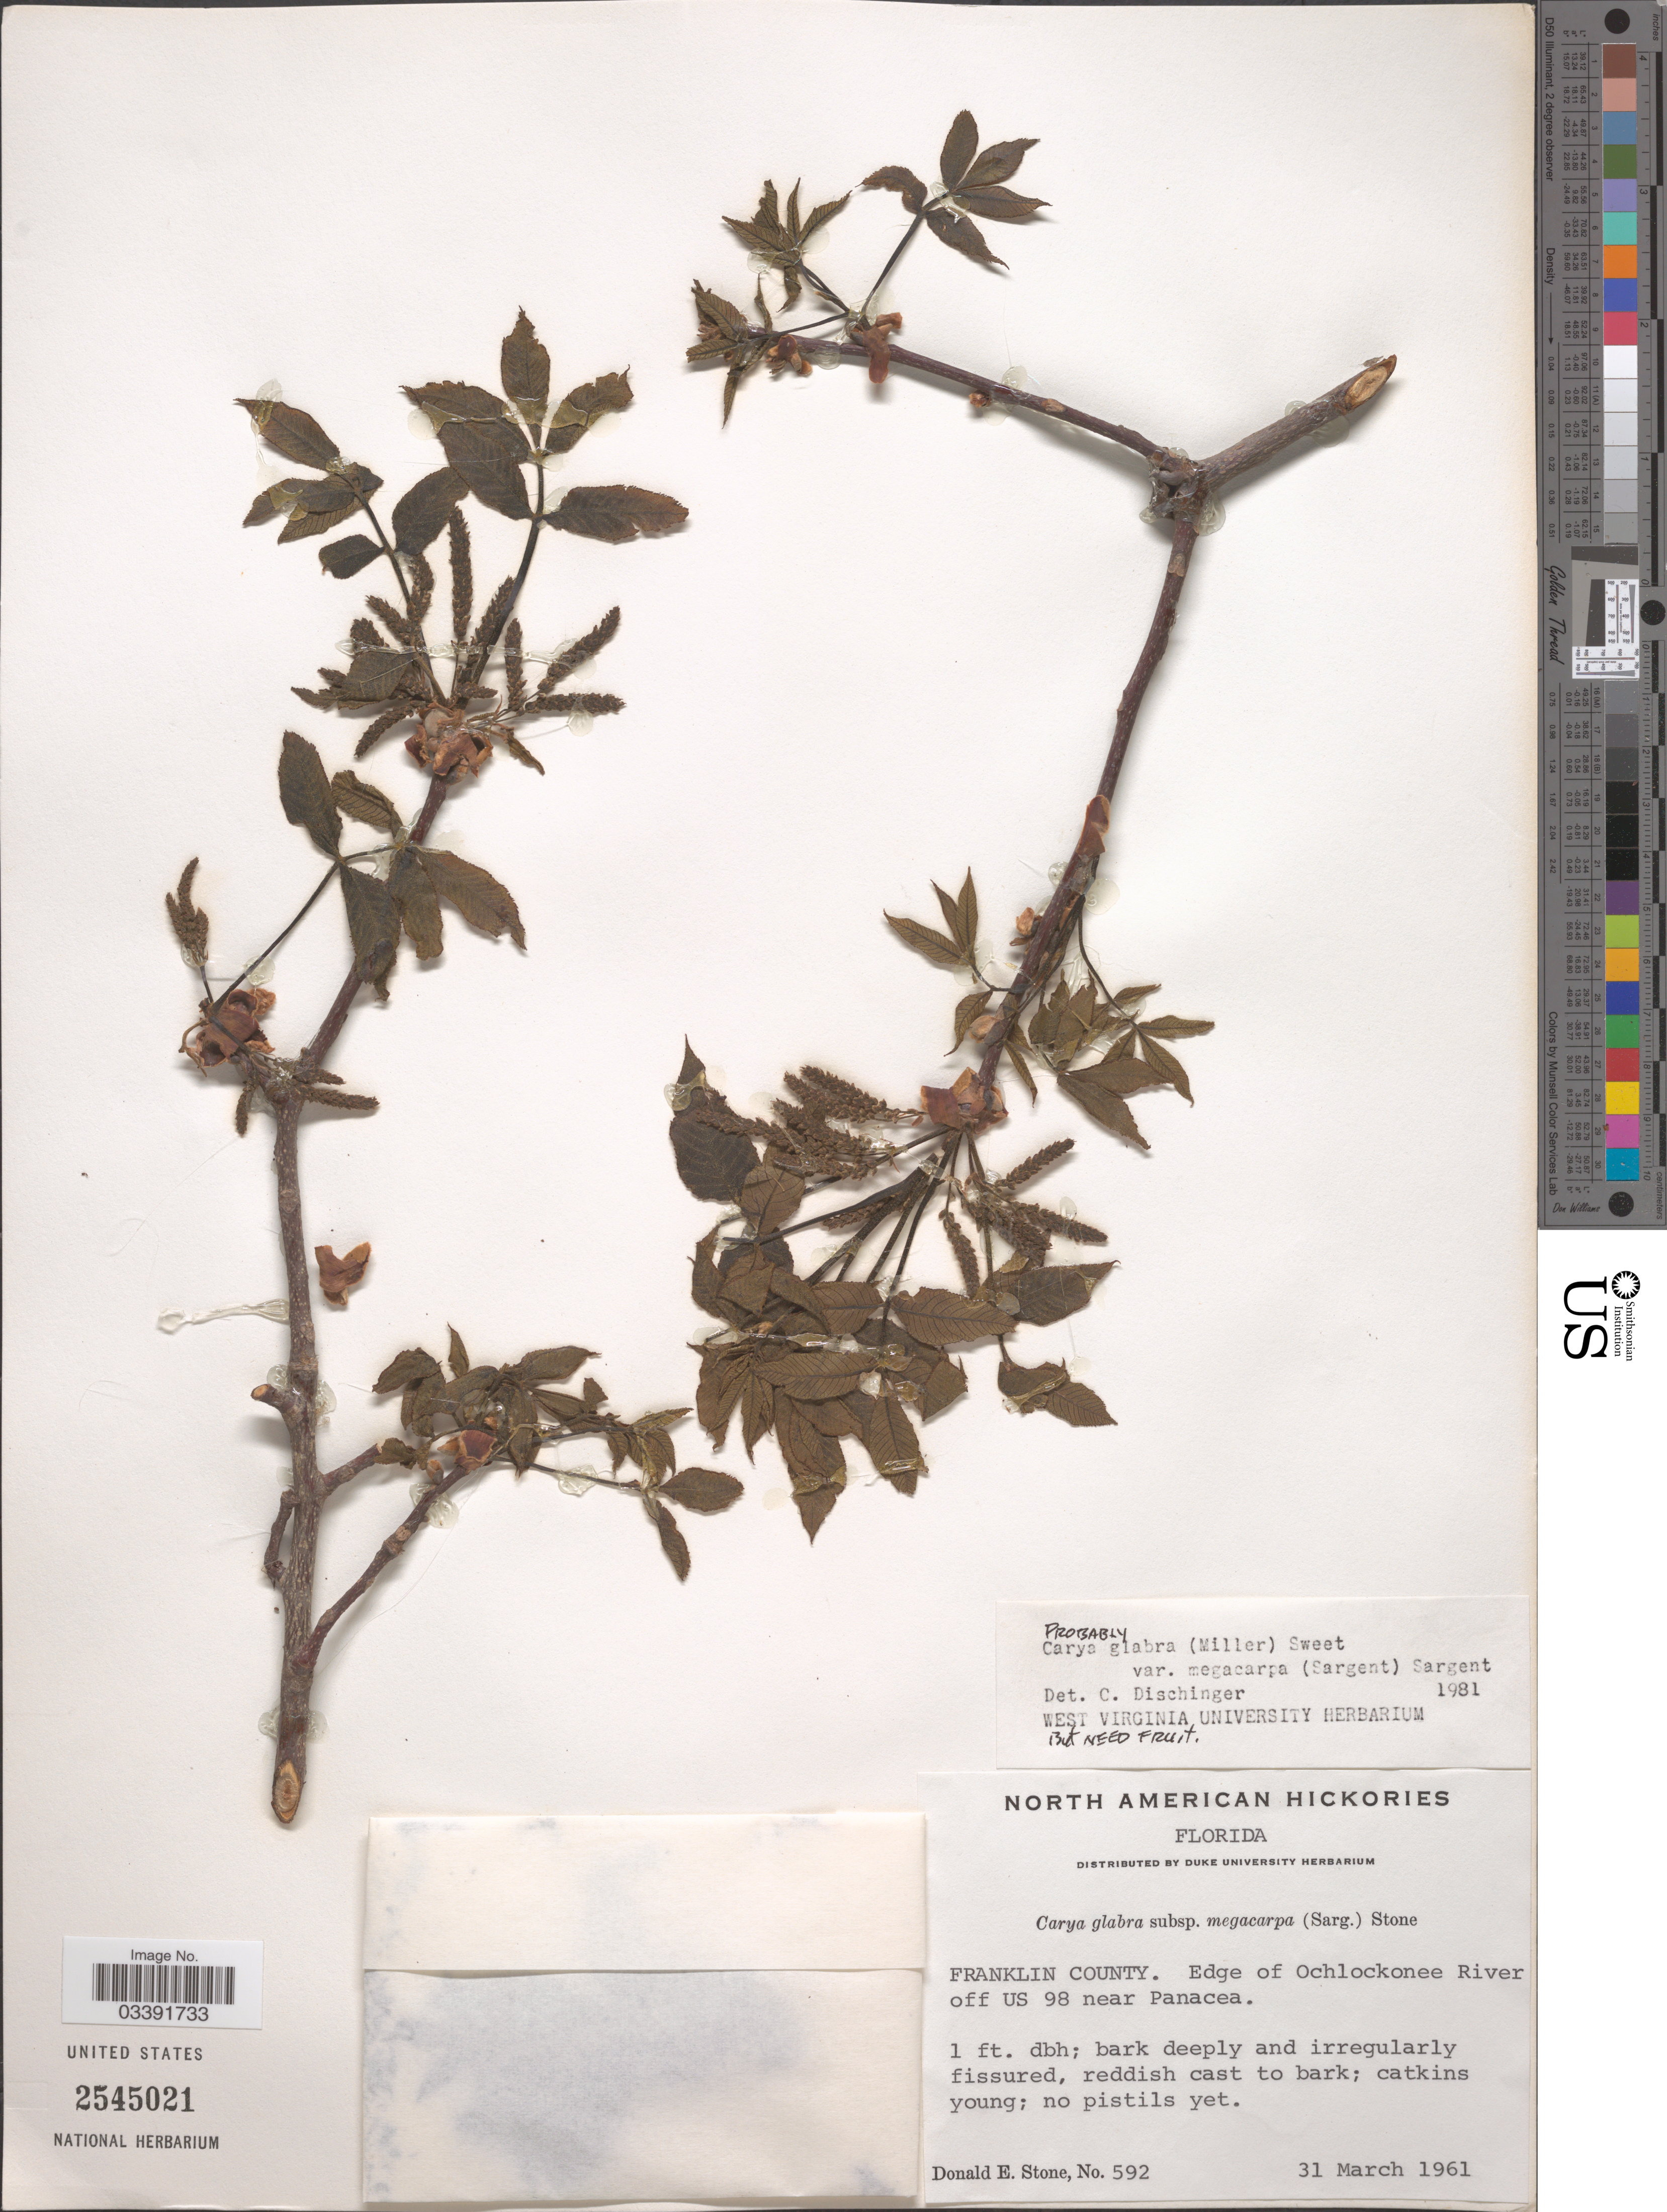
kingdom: Plantae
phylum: Tracheophyta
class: Magnoliopsida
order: Fagales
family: Juglandaceae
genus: Carya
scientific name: Carya glabra var. megacarpa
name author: (Sarg.) Sarg.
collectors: D. Stone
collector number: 592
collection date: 1961-03-31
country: United States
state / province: Florida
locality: Franklin County. Edge of Ochlockonee River off US 98 near Panacea.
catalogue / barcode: US 2545021